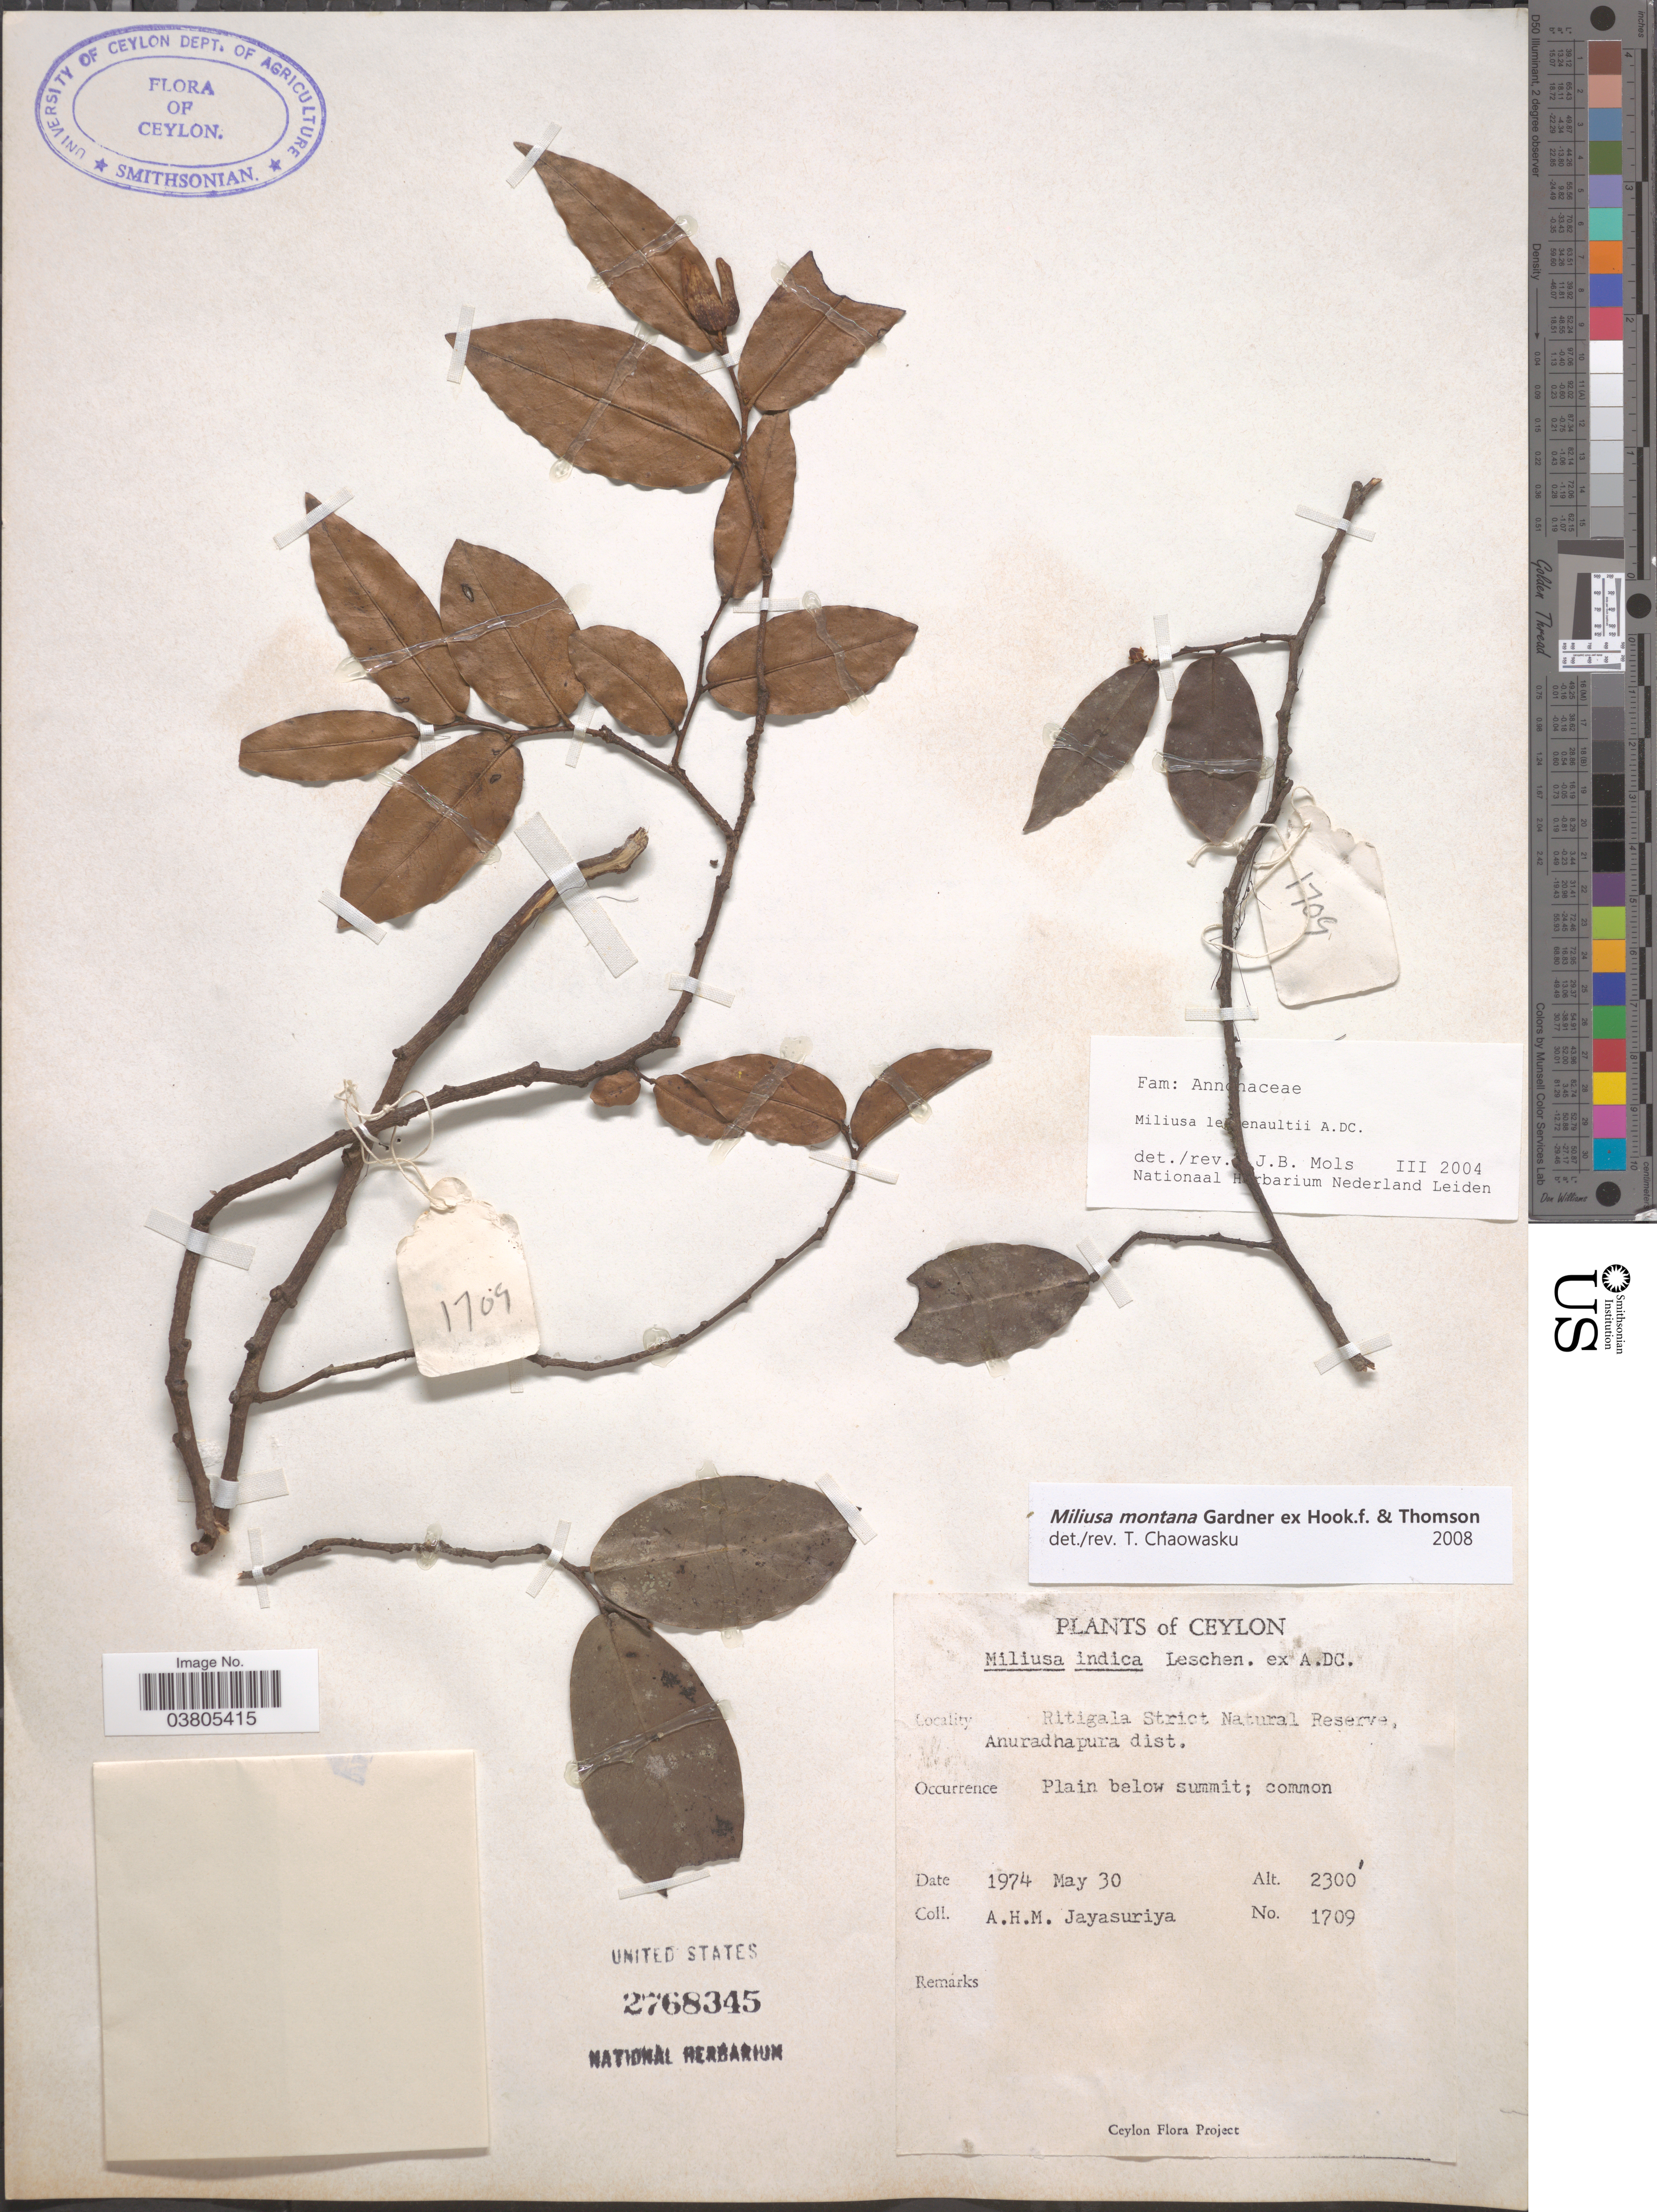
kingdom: Plantae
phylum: Tracheophyta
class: Magnoliopsida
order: Magnoliales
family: Annonaceae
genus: Miliusa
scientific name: Miliusa montana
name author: Gardner ex Hook. f. & Thomson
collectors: A. H. Jayasuriya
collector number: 1709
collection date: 1974-05-30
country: Sri Lanka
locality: Ceylon. Ritigala Strict Natural Reserve, Anuradhapura dist. Plain below summit.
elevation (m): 701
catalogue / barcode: US 2768345